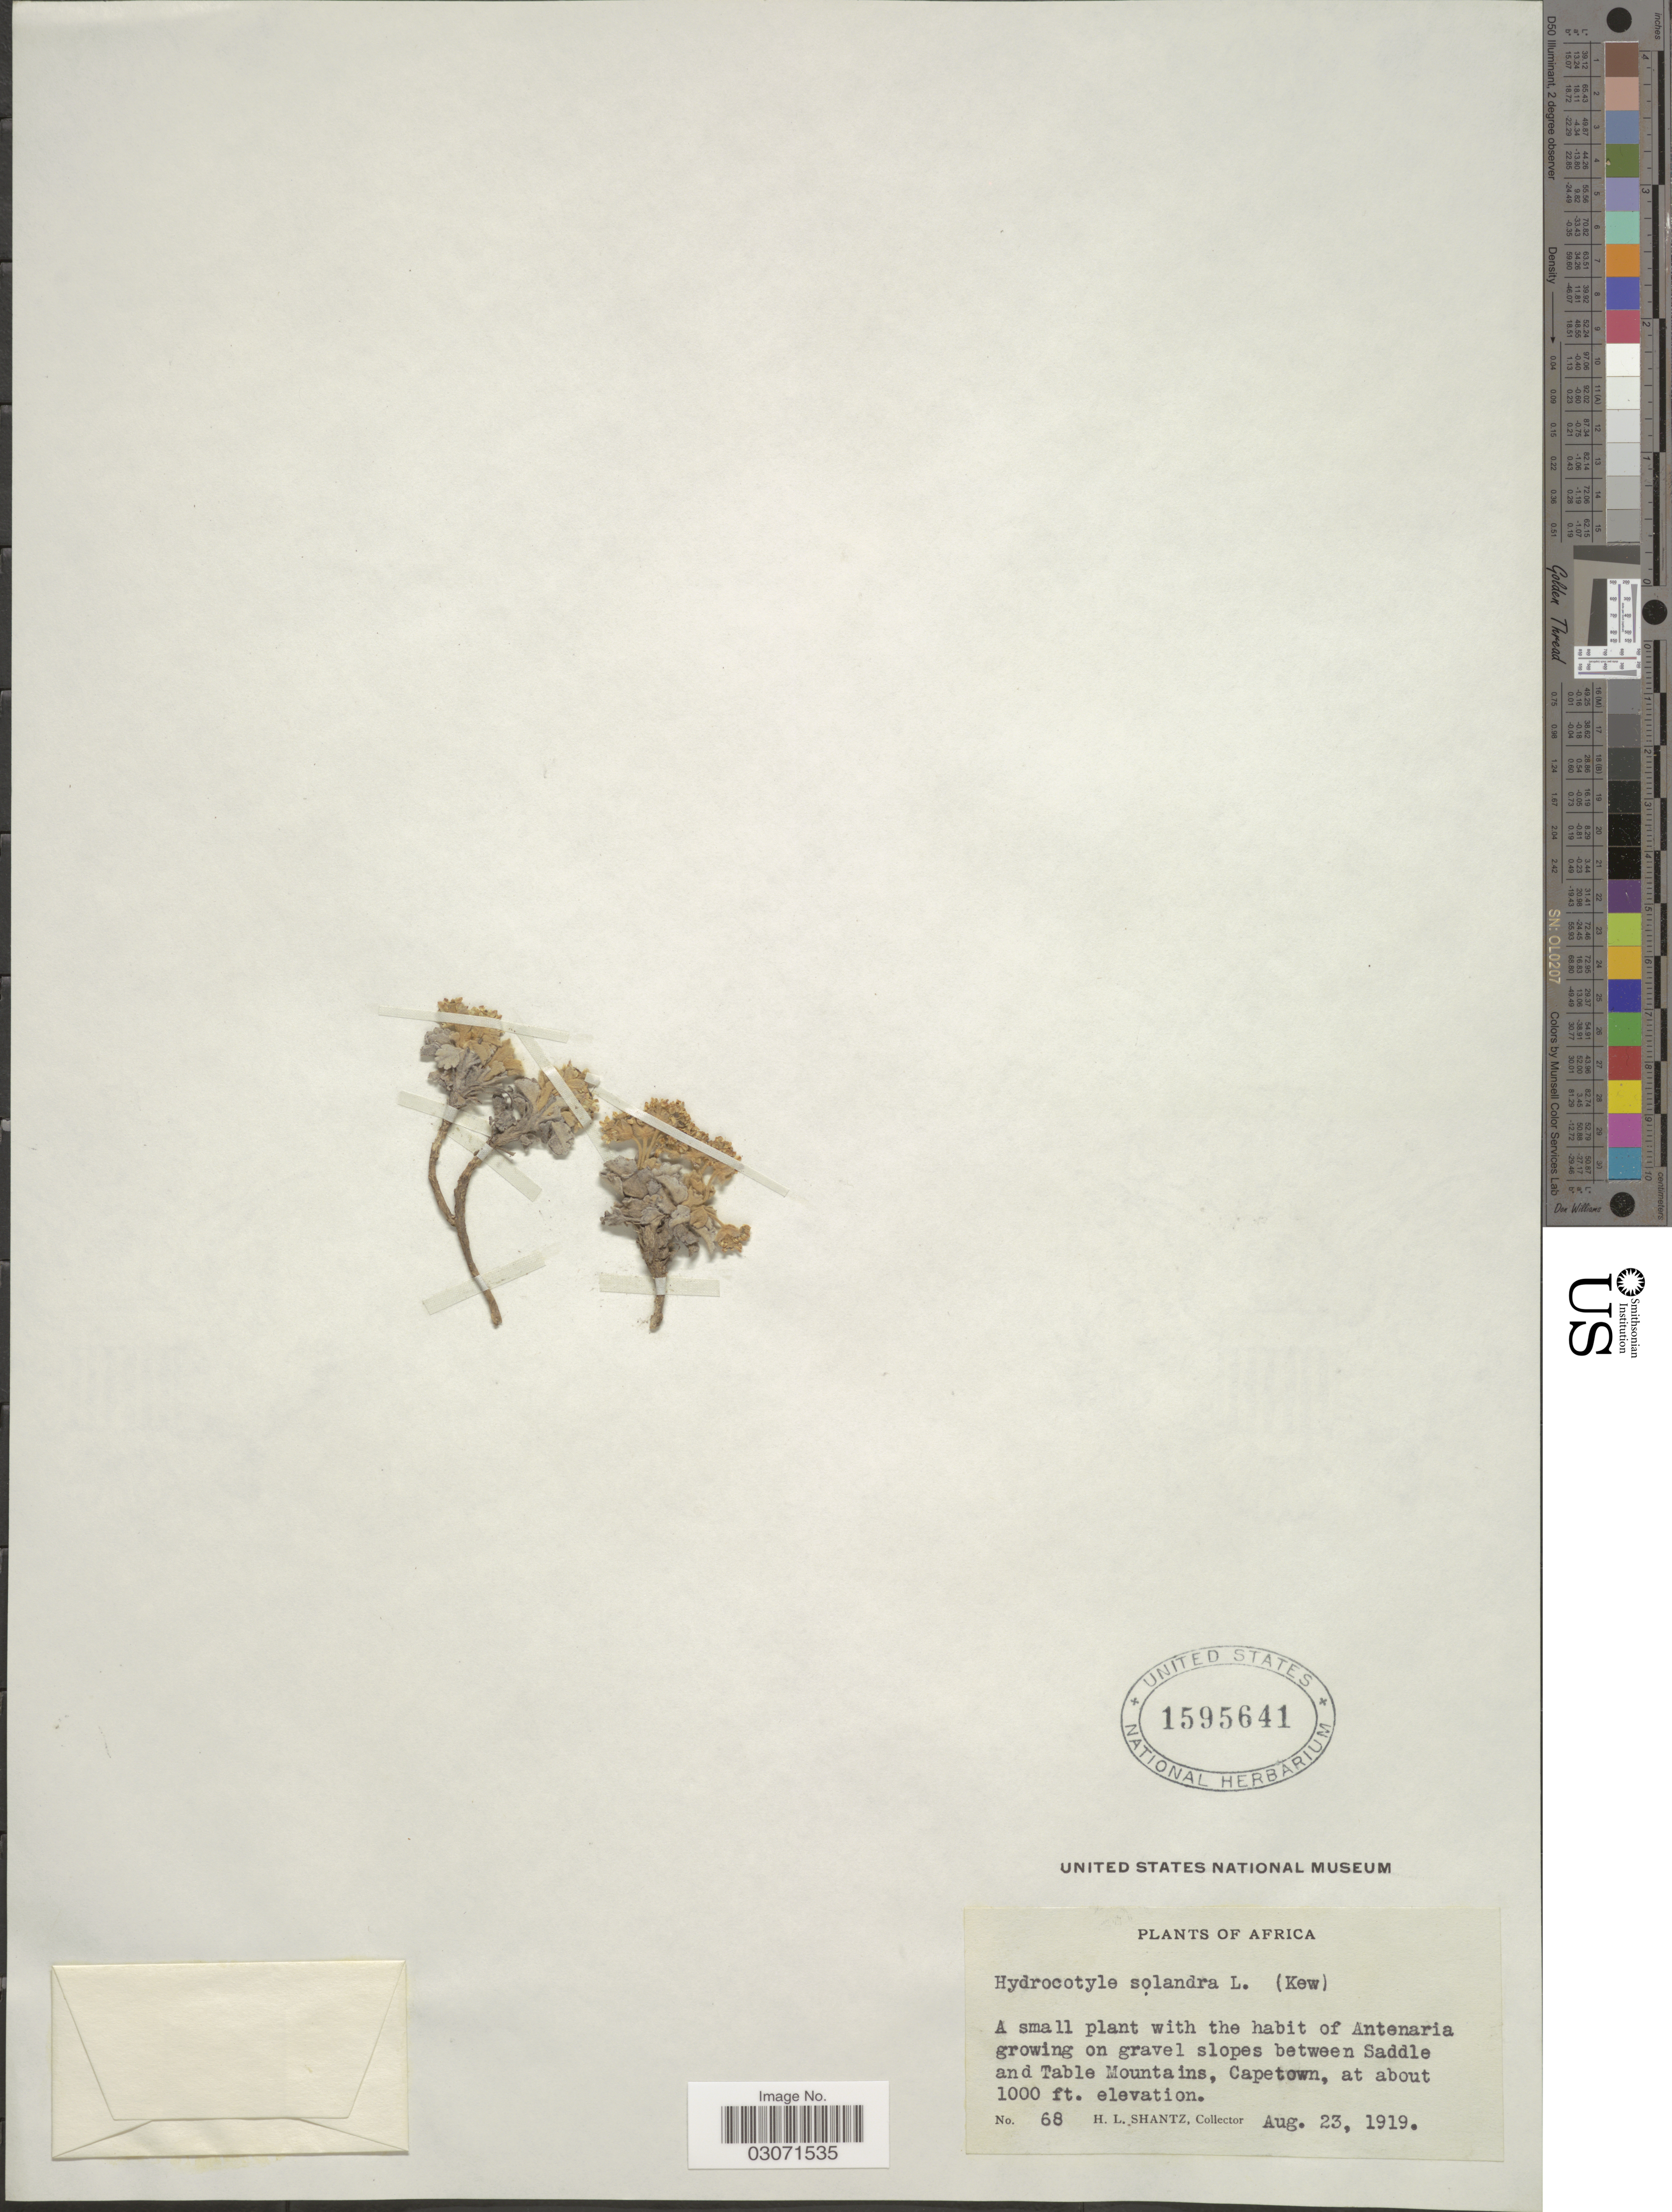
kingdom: Plantae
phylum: Tracheophyta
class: Magnoliopsida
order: Apiales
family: Araliaceae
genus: Hydrocotyle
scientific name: Hydrocotyle solandra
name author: L. f.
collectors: H. Shantz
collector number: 68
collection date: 1919-08-23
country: South Africa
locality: Africa. Slopes between Saddle and Table Mountains, Capetown.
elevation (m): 305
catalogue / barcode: US 1595641